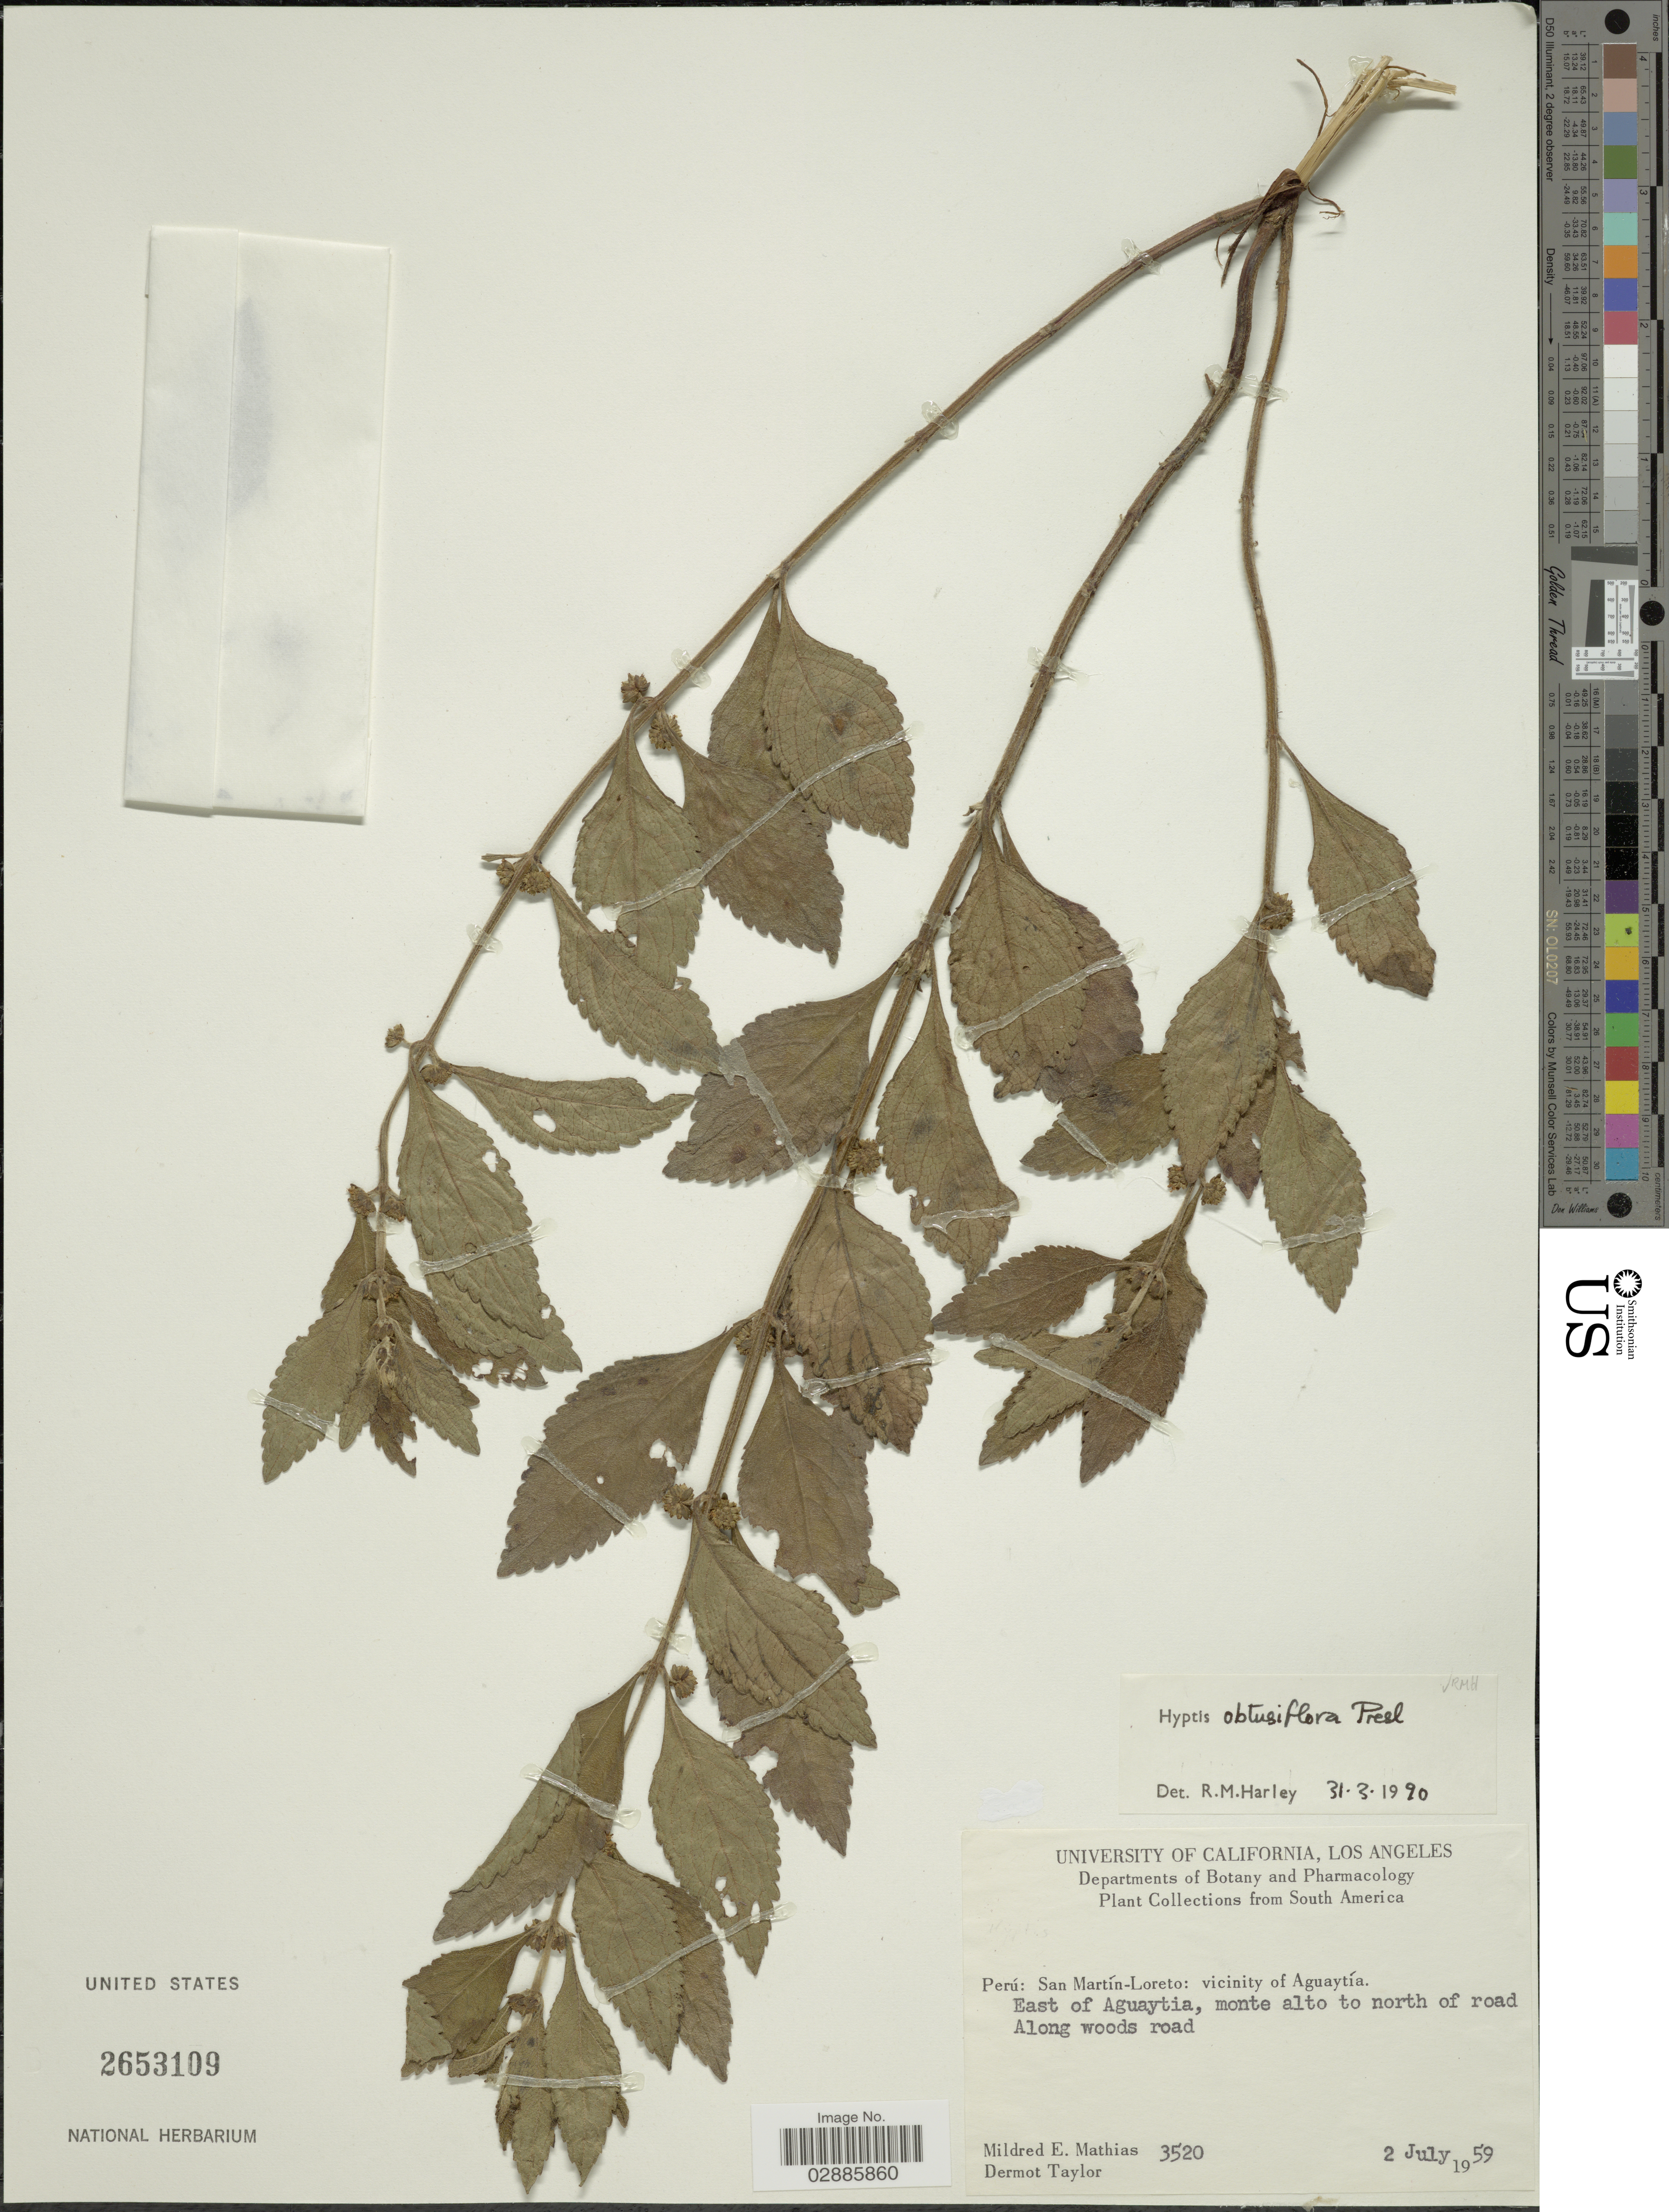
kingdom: Plantae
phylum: Tracheophyta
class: Magnoliopsida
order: Lamiales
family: Lamiaceae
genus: Hyptis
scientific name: Hyptis obtusiflora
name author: C. Presl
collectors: M. E. Mathias & D. Taylor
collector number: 3520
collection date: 1959-07-02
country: Peru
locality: San Martín-Loreto: vicinity of Aguaytía. East of Aguaytia, monte alto to north of road.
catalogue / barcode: US 2653109